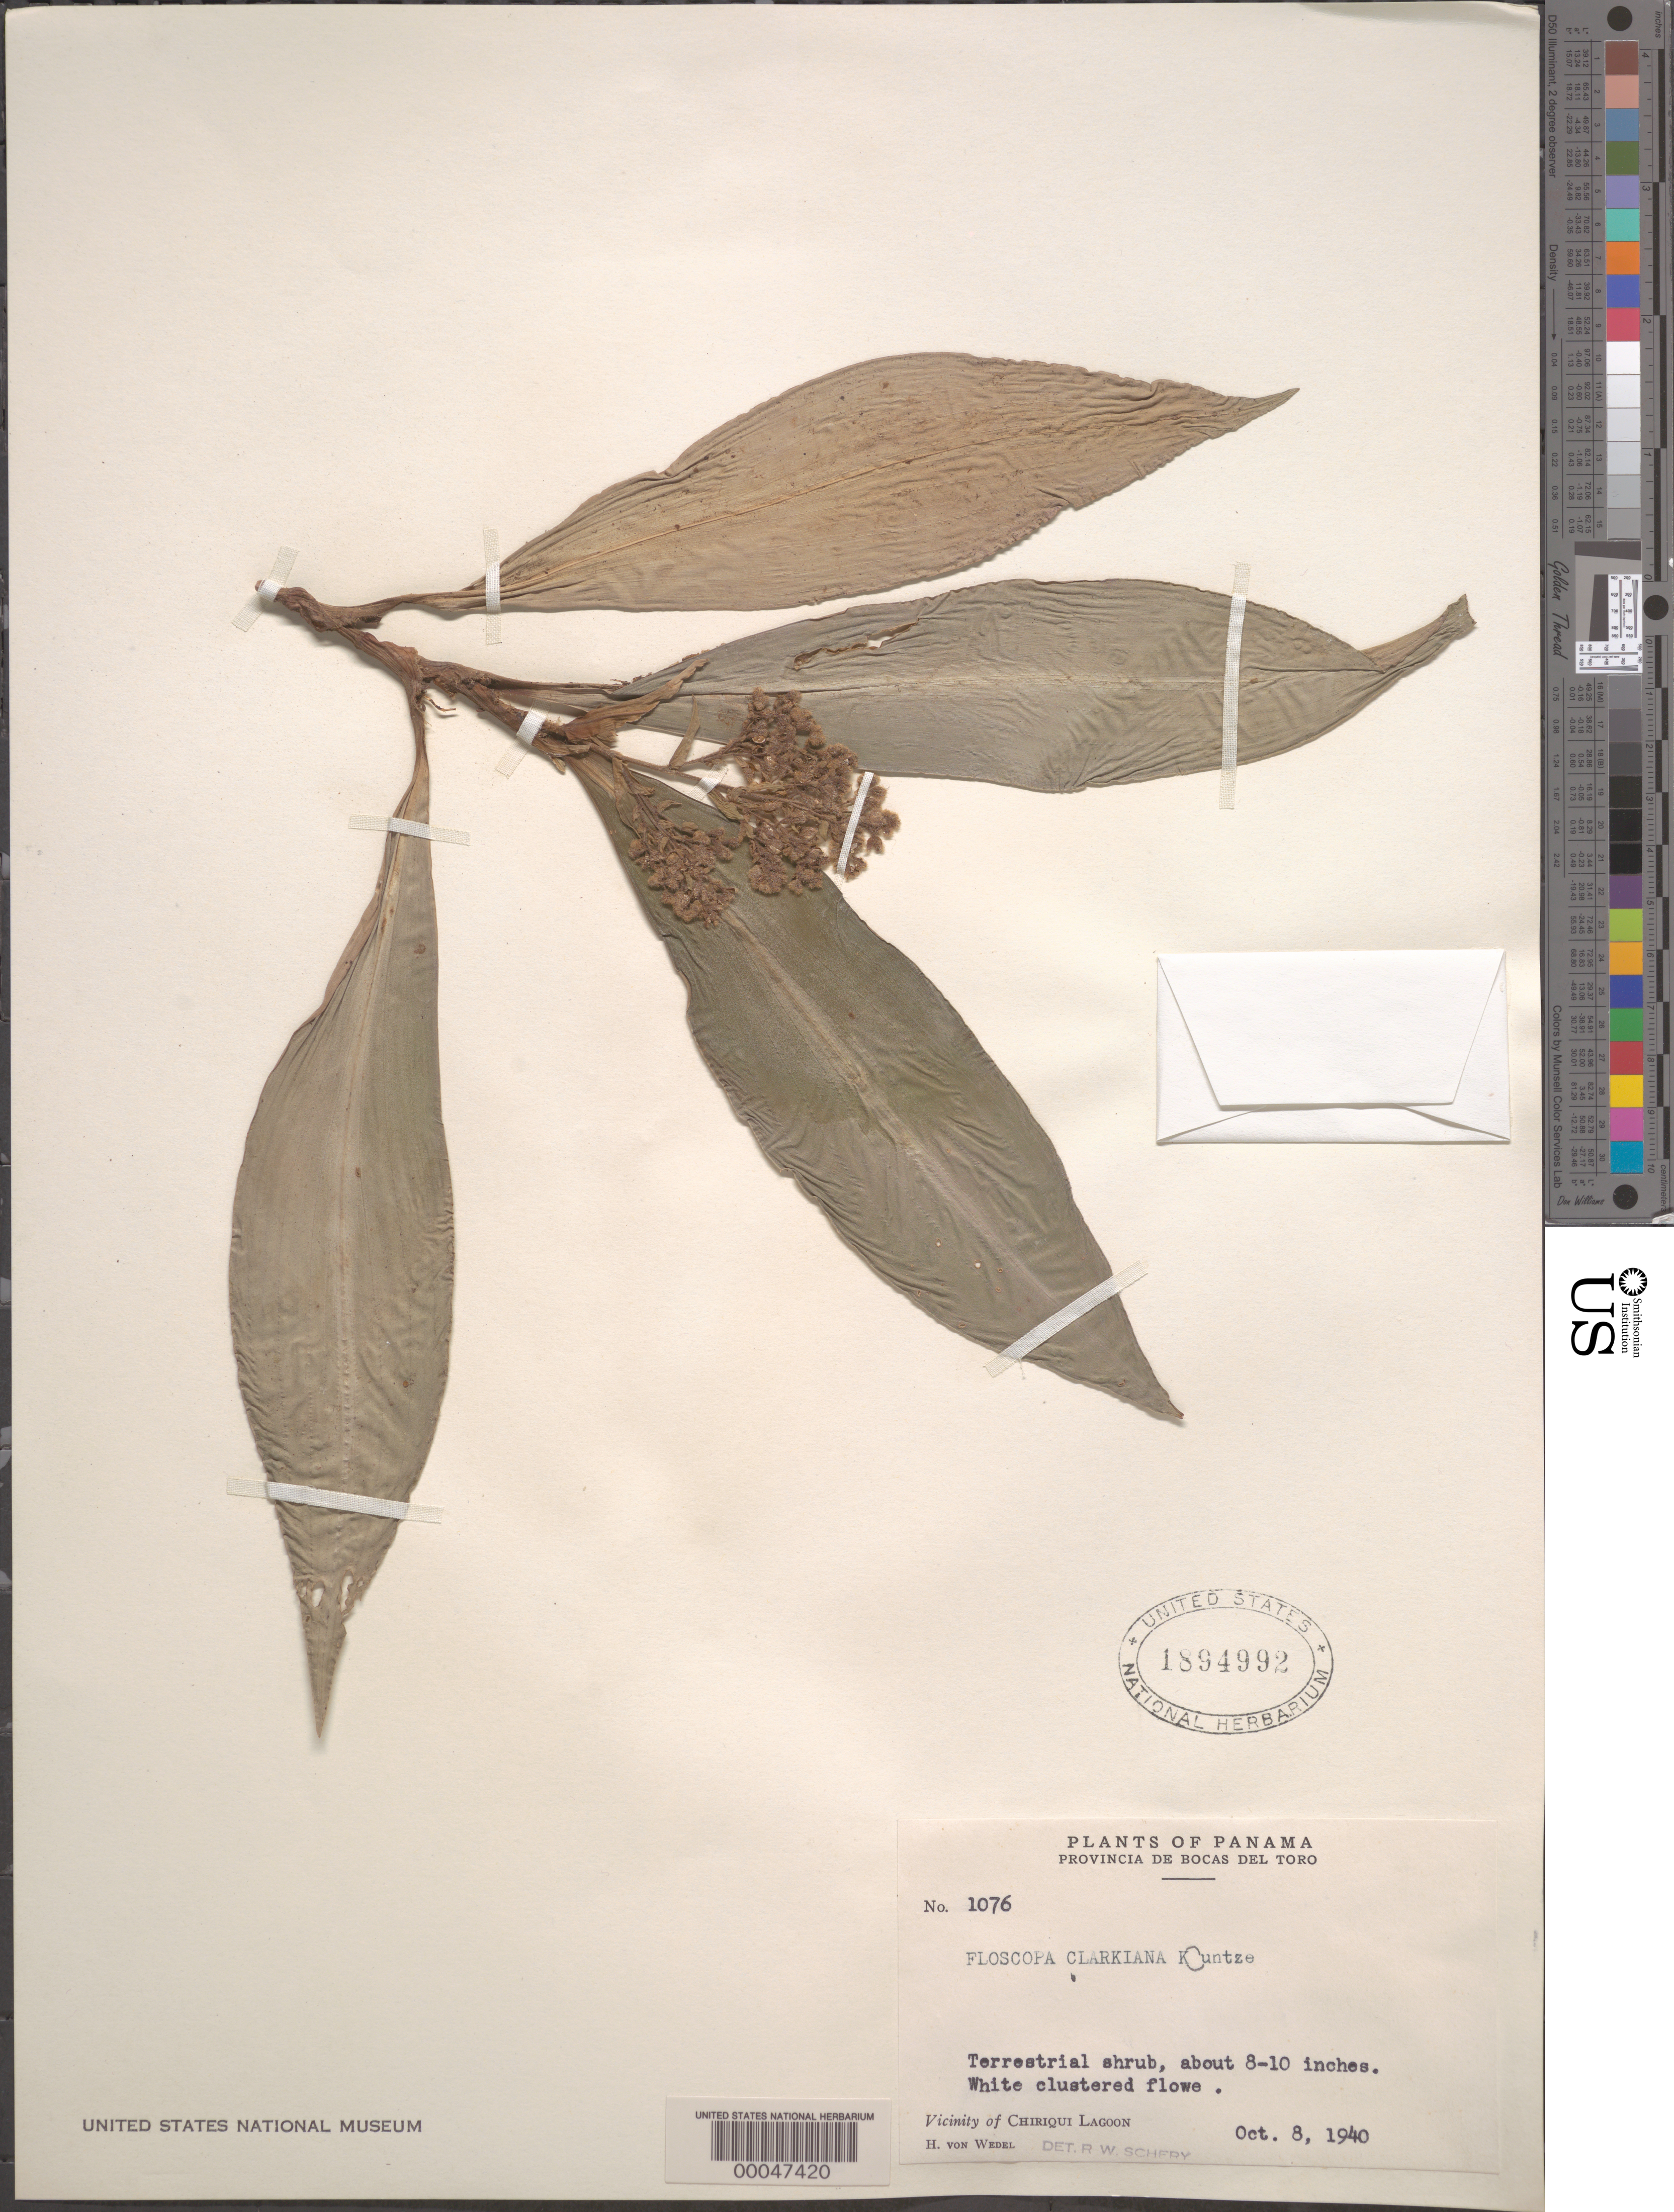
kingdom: Plantae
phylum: Tracheophyta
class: Liliopsida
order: Commelinales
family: Commelinaceae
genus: Floscopa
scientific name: Floscopa robusta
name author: (Seub.) C.B. Clarke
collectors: H. von Wedel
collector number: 1076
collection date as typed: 08 Oct 1940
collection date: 1940-10-08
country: Panama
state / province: Bocas del Toro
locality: Chiriqui Lagoon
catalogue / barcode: US 1894992